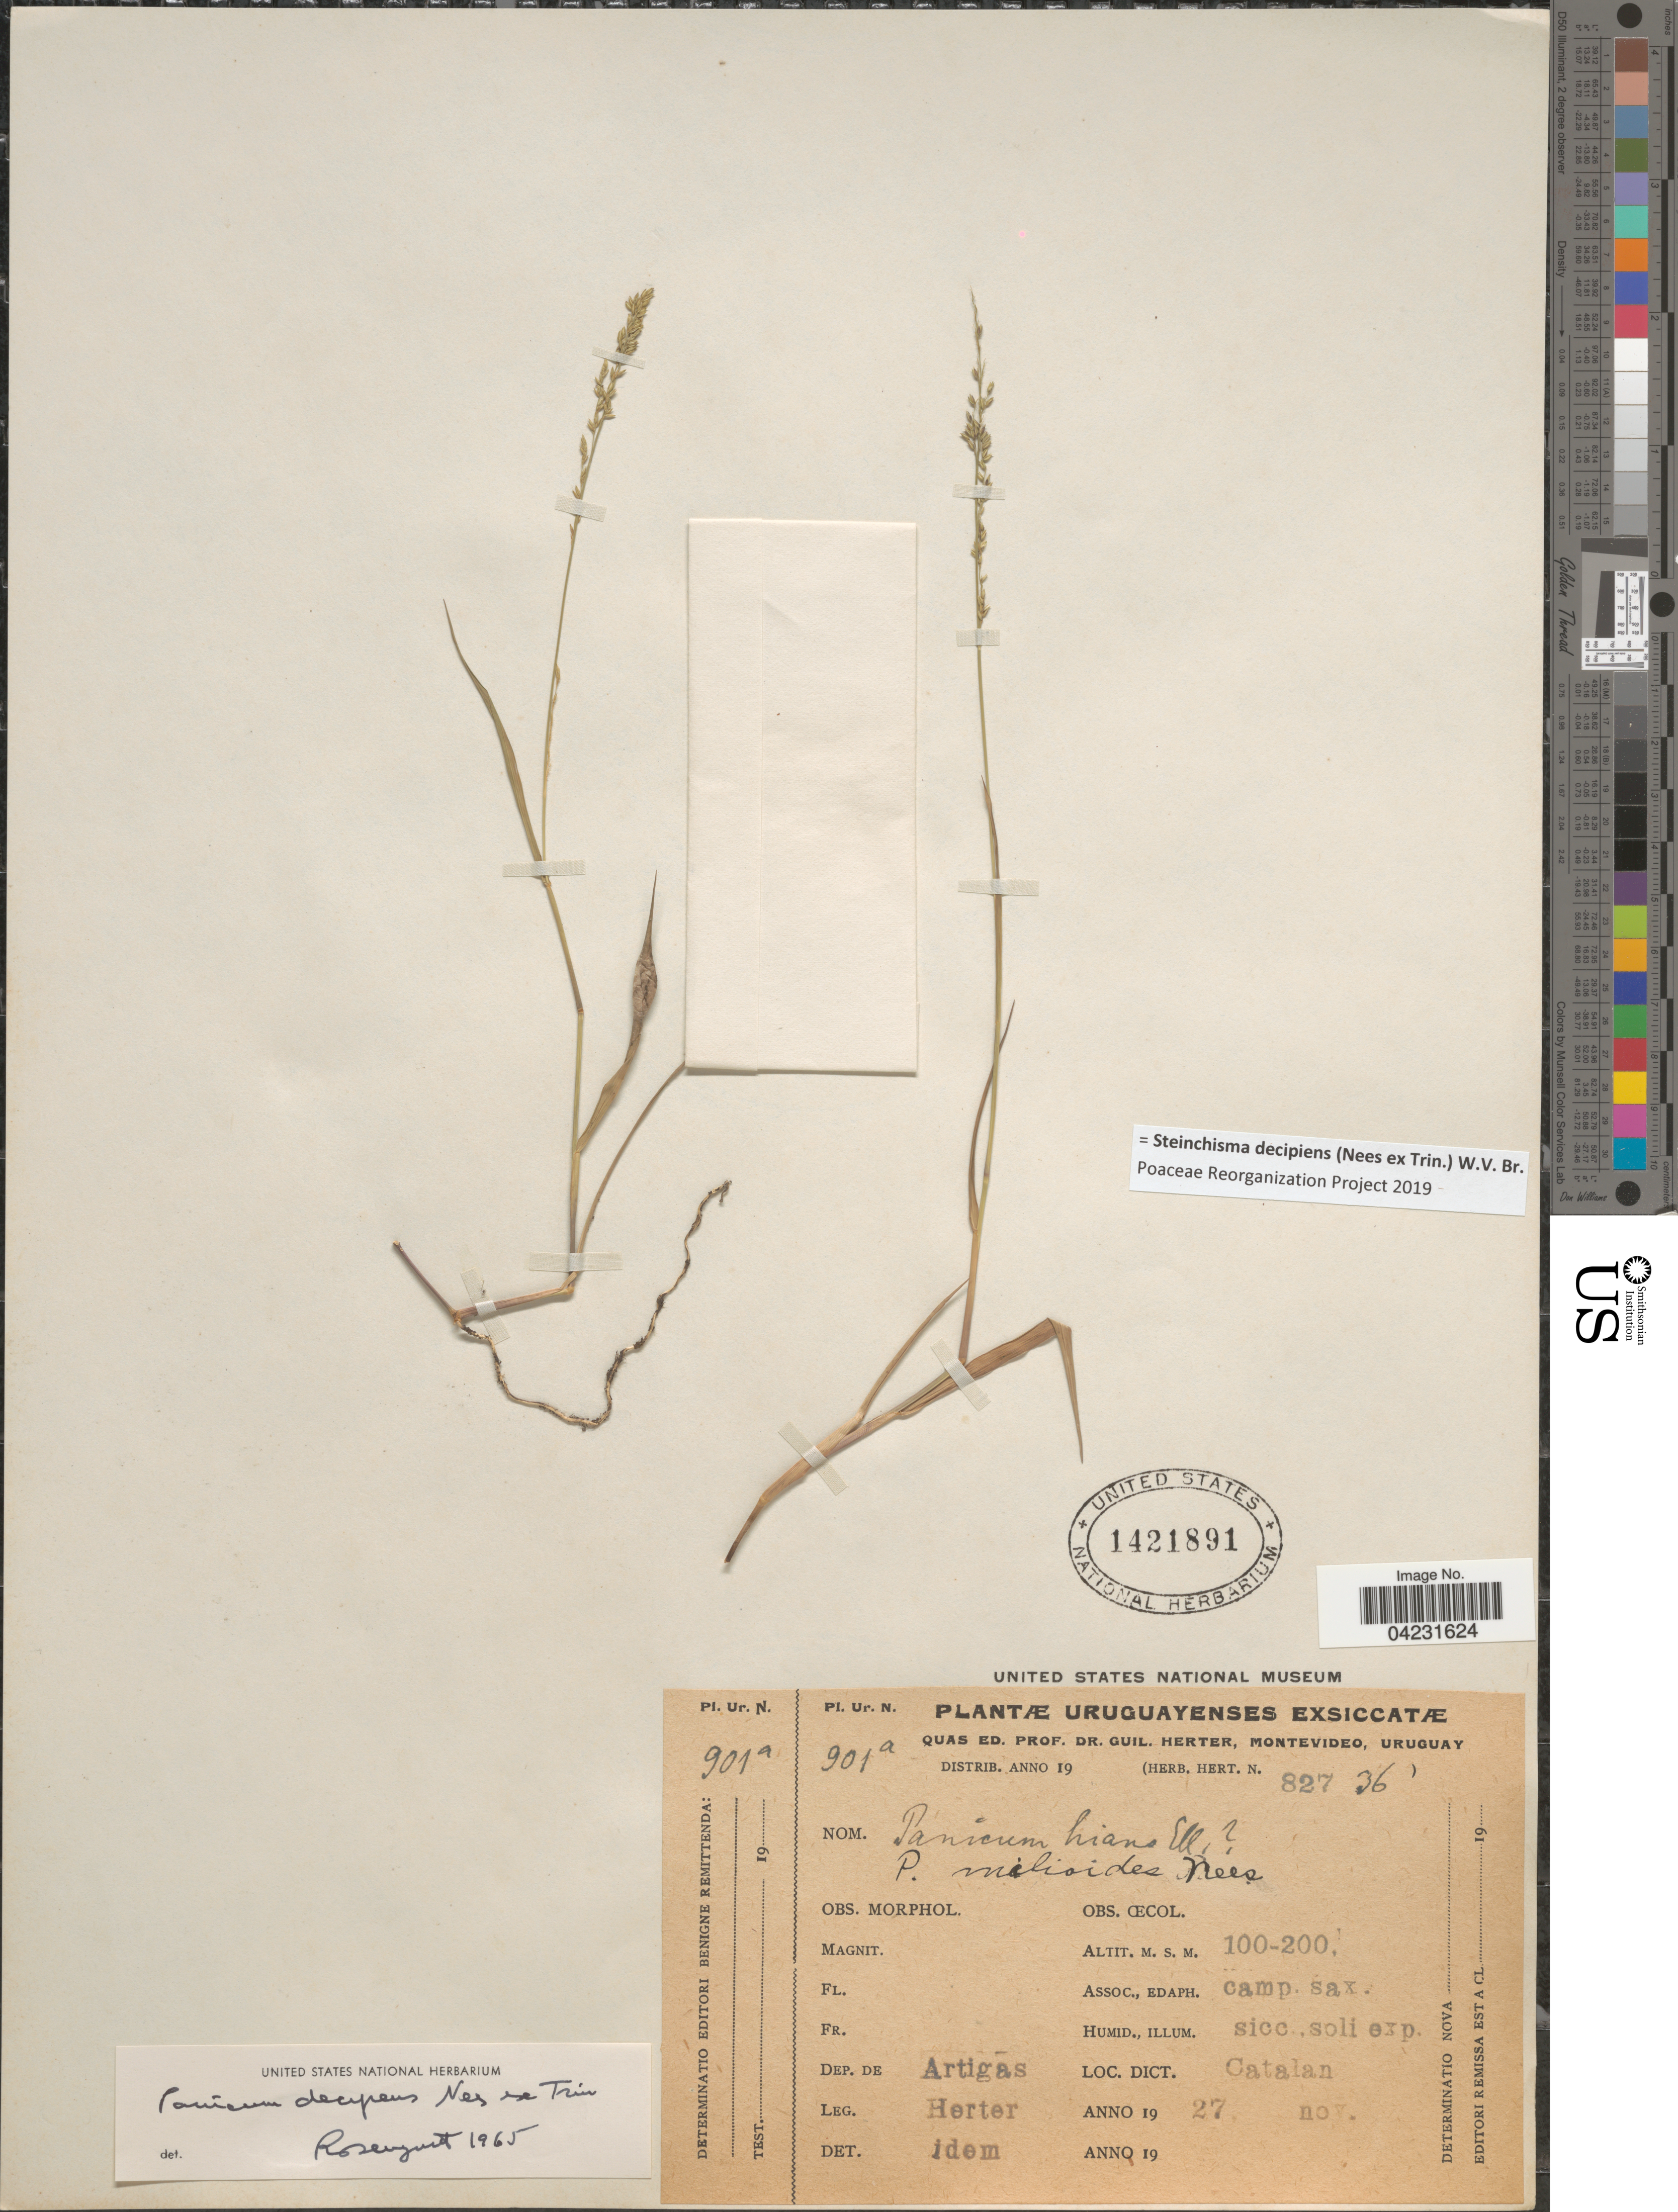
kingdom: Plantae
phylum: Tracheophyta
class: Liliopsida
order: Poales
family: Poaceae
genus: Steinchisma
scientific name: Steinchisma decipiens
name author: (Nees ex Trin.) W.V. Br.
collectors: G. Herter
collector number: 901a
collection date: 1927-11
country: Uruguay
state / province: Artigas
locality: Dep. de Artigas. Catalan.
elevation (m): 100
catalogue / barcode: US 1421891